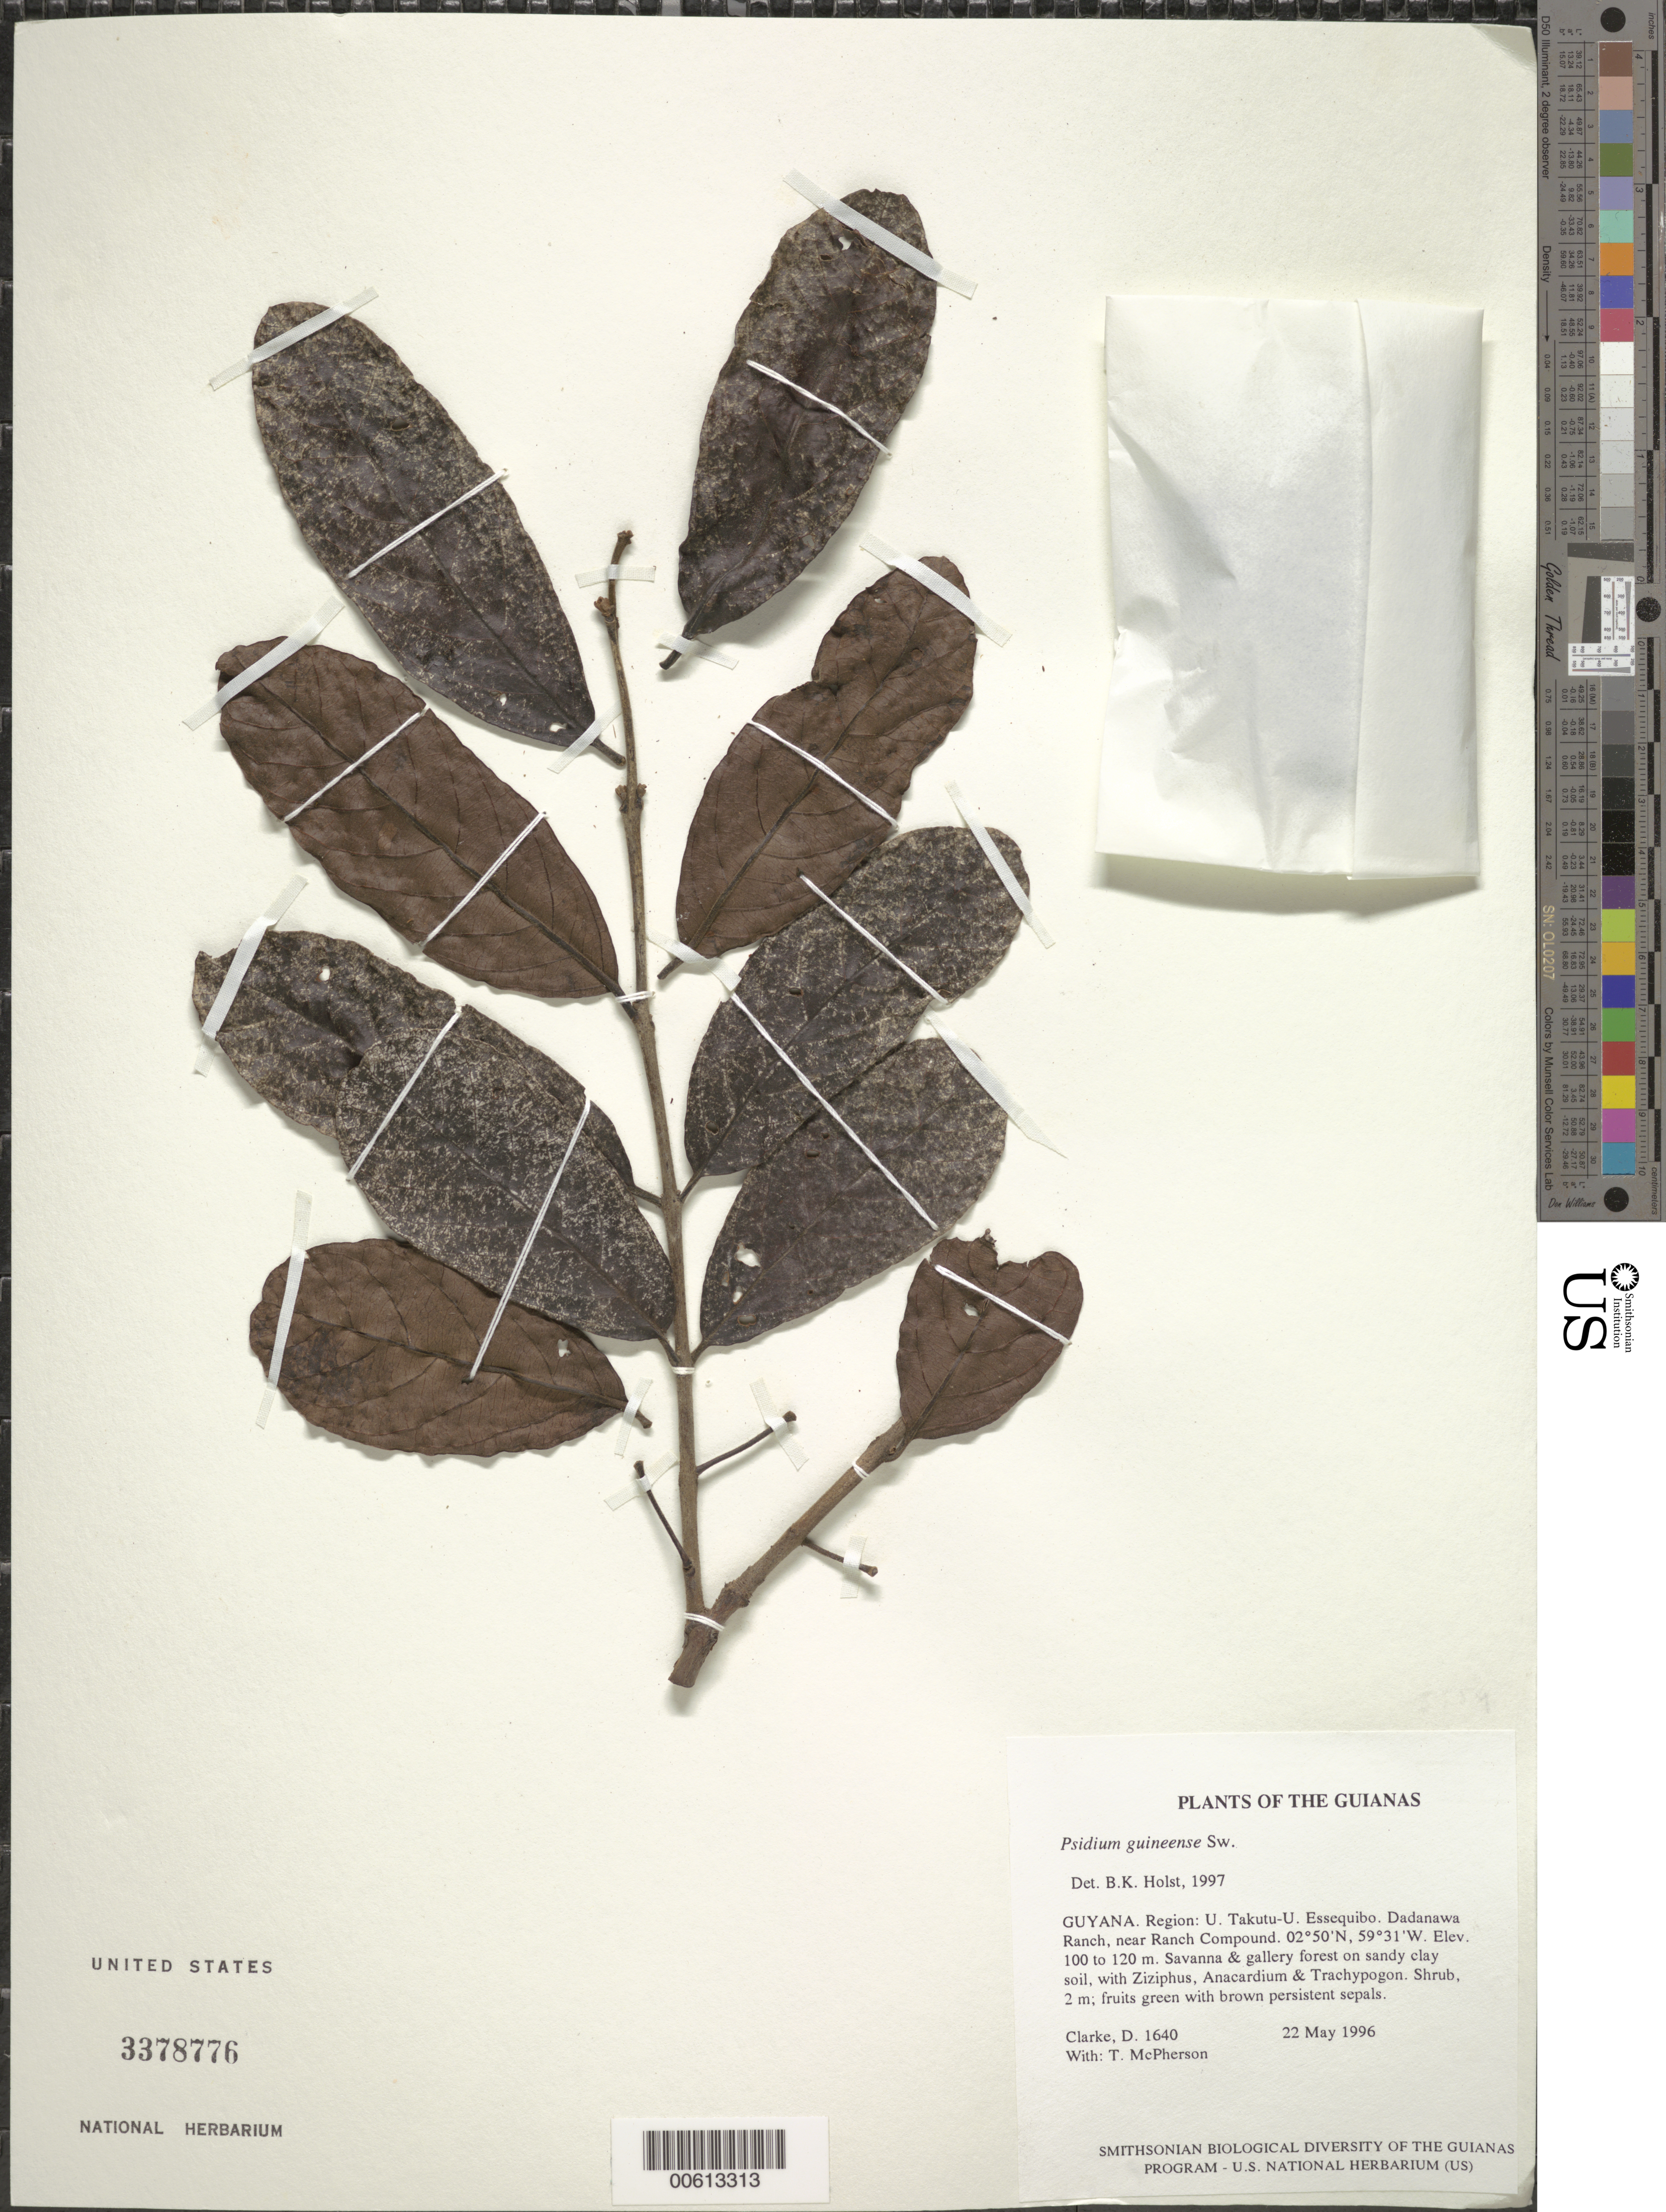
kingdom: Plantae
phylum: Tracheophyta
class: Magnoliopsida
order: Myrtales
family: Myrtaceae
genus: Psidium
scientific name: Psidium guineense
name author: Sw.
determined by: Holst, Bruce K.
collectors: H. D. Clarke & T. McPherson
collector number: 1640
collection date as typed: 22 May 1996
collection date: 1996-05-22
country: Guyana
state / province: U. Takutu-U. Essequibo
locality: Dadanawa Ranch, near Ranch Compound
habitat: Savanna & gallery forest on sandy clay soil, with Ziziphus, Anacardium & Trachypogon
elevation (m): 100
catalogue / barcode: US 3378776